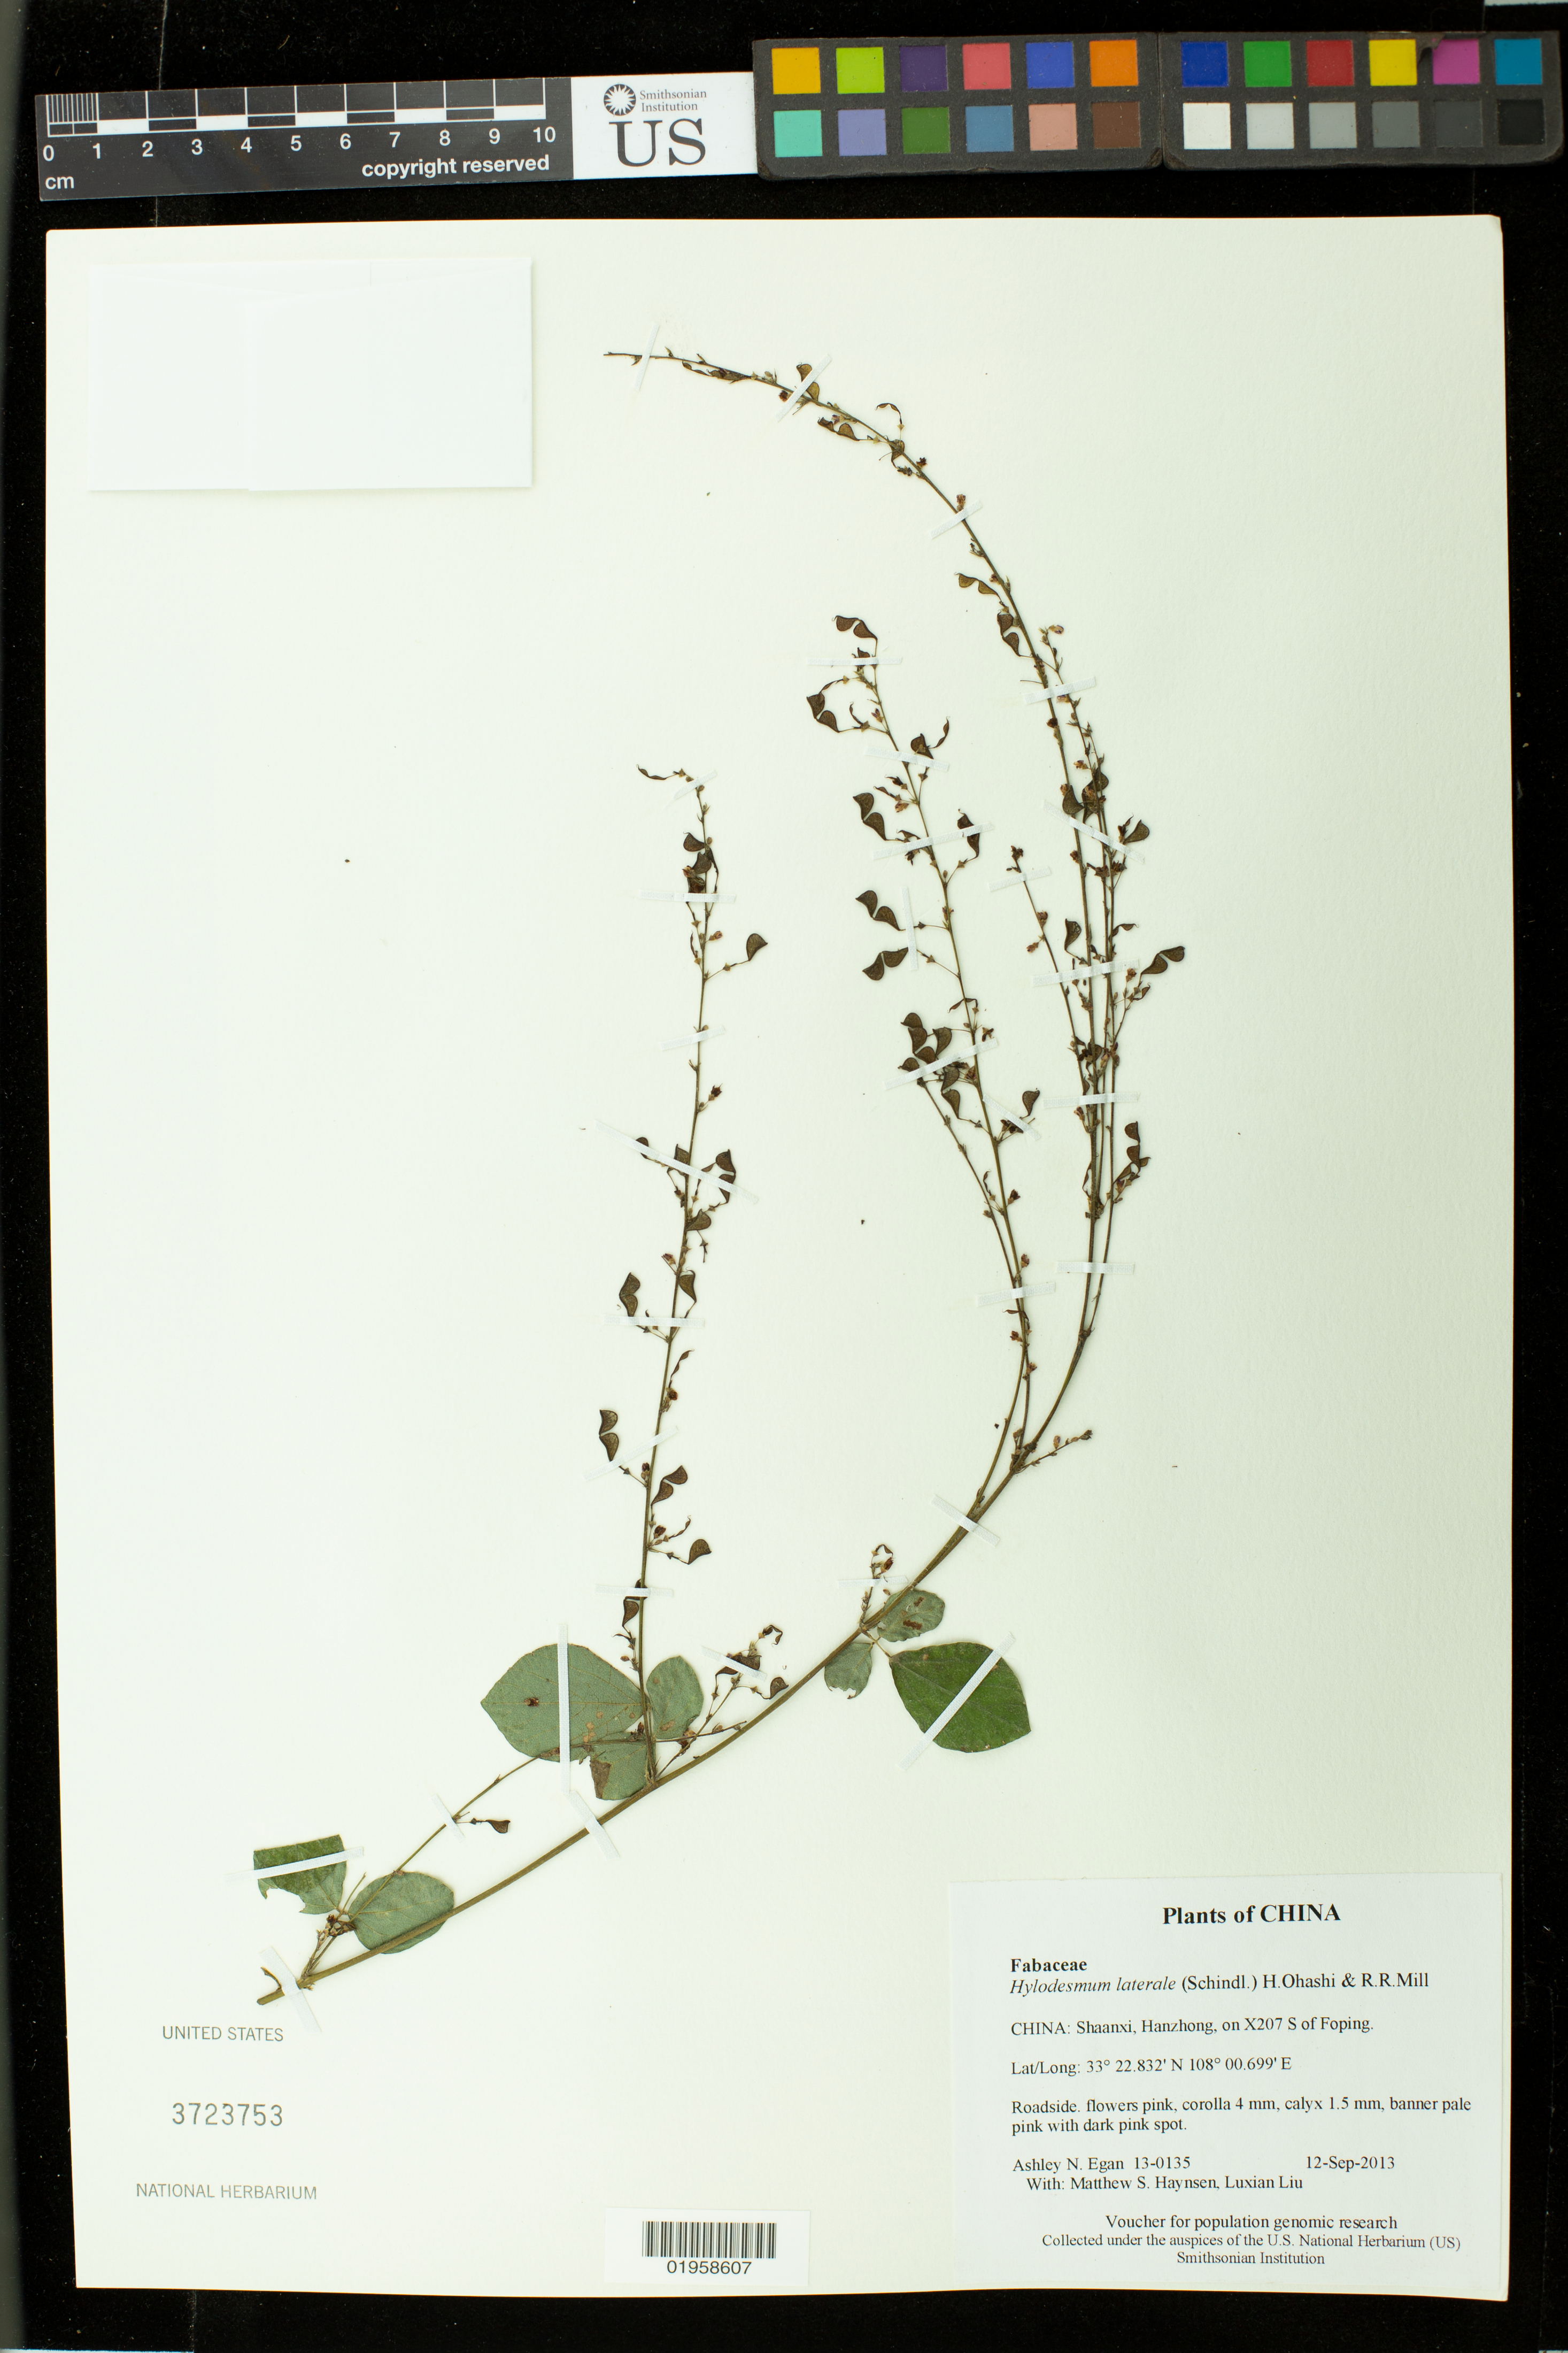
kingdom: Plantae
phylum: Tracheophyta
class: Magnoliopsida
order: Fabales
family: Fabaceae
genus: Hylodesmum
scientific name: Hylodesmum laterale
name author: (Schindl.) H. Ohashi & R.R. Mill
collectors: A. N. Egan, M. Hansen & L. Liu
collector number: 13-0135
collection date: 2013-09-12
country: China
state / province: Shaanxi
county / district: Hanzhong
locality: on X207 S of Foping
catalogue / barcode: US 3723753